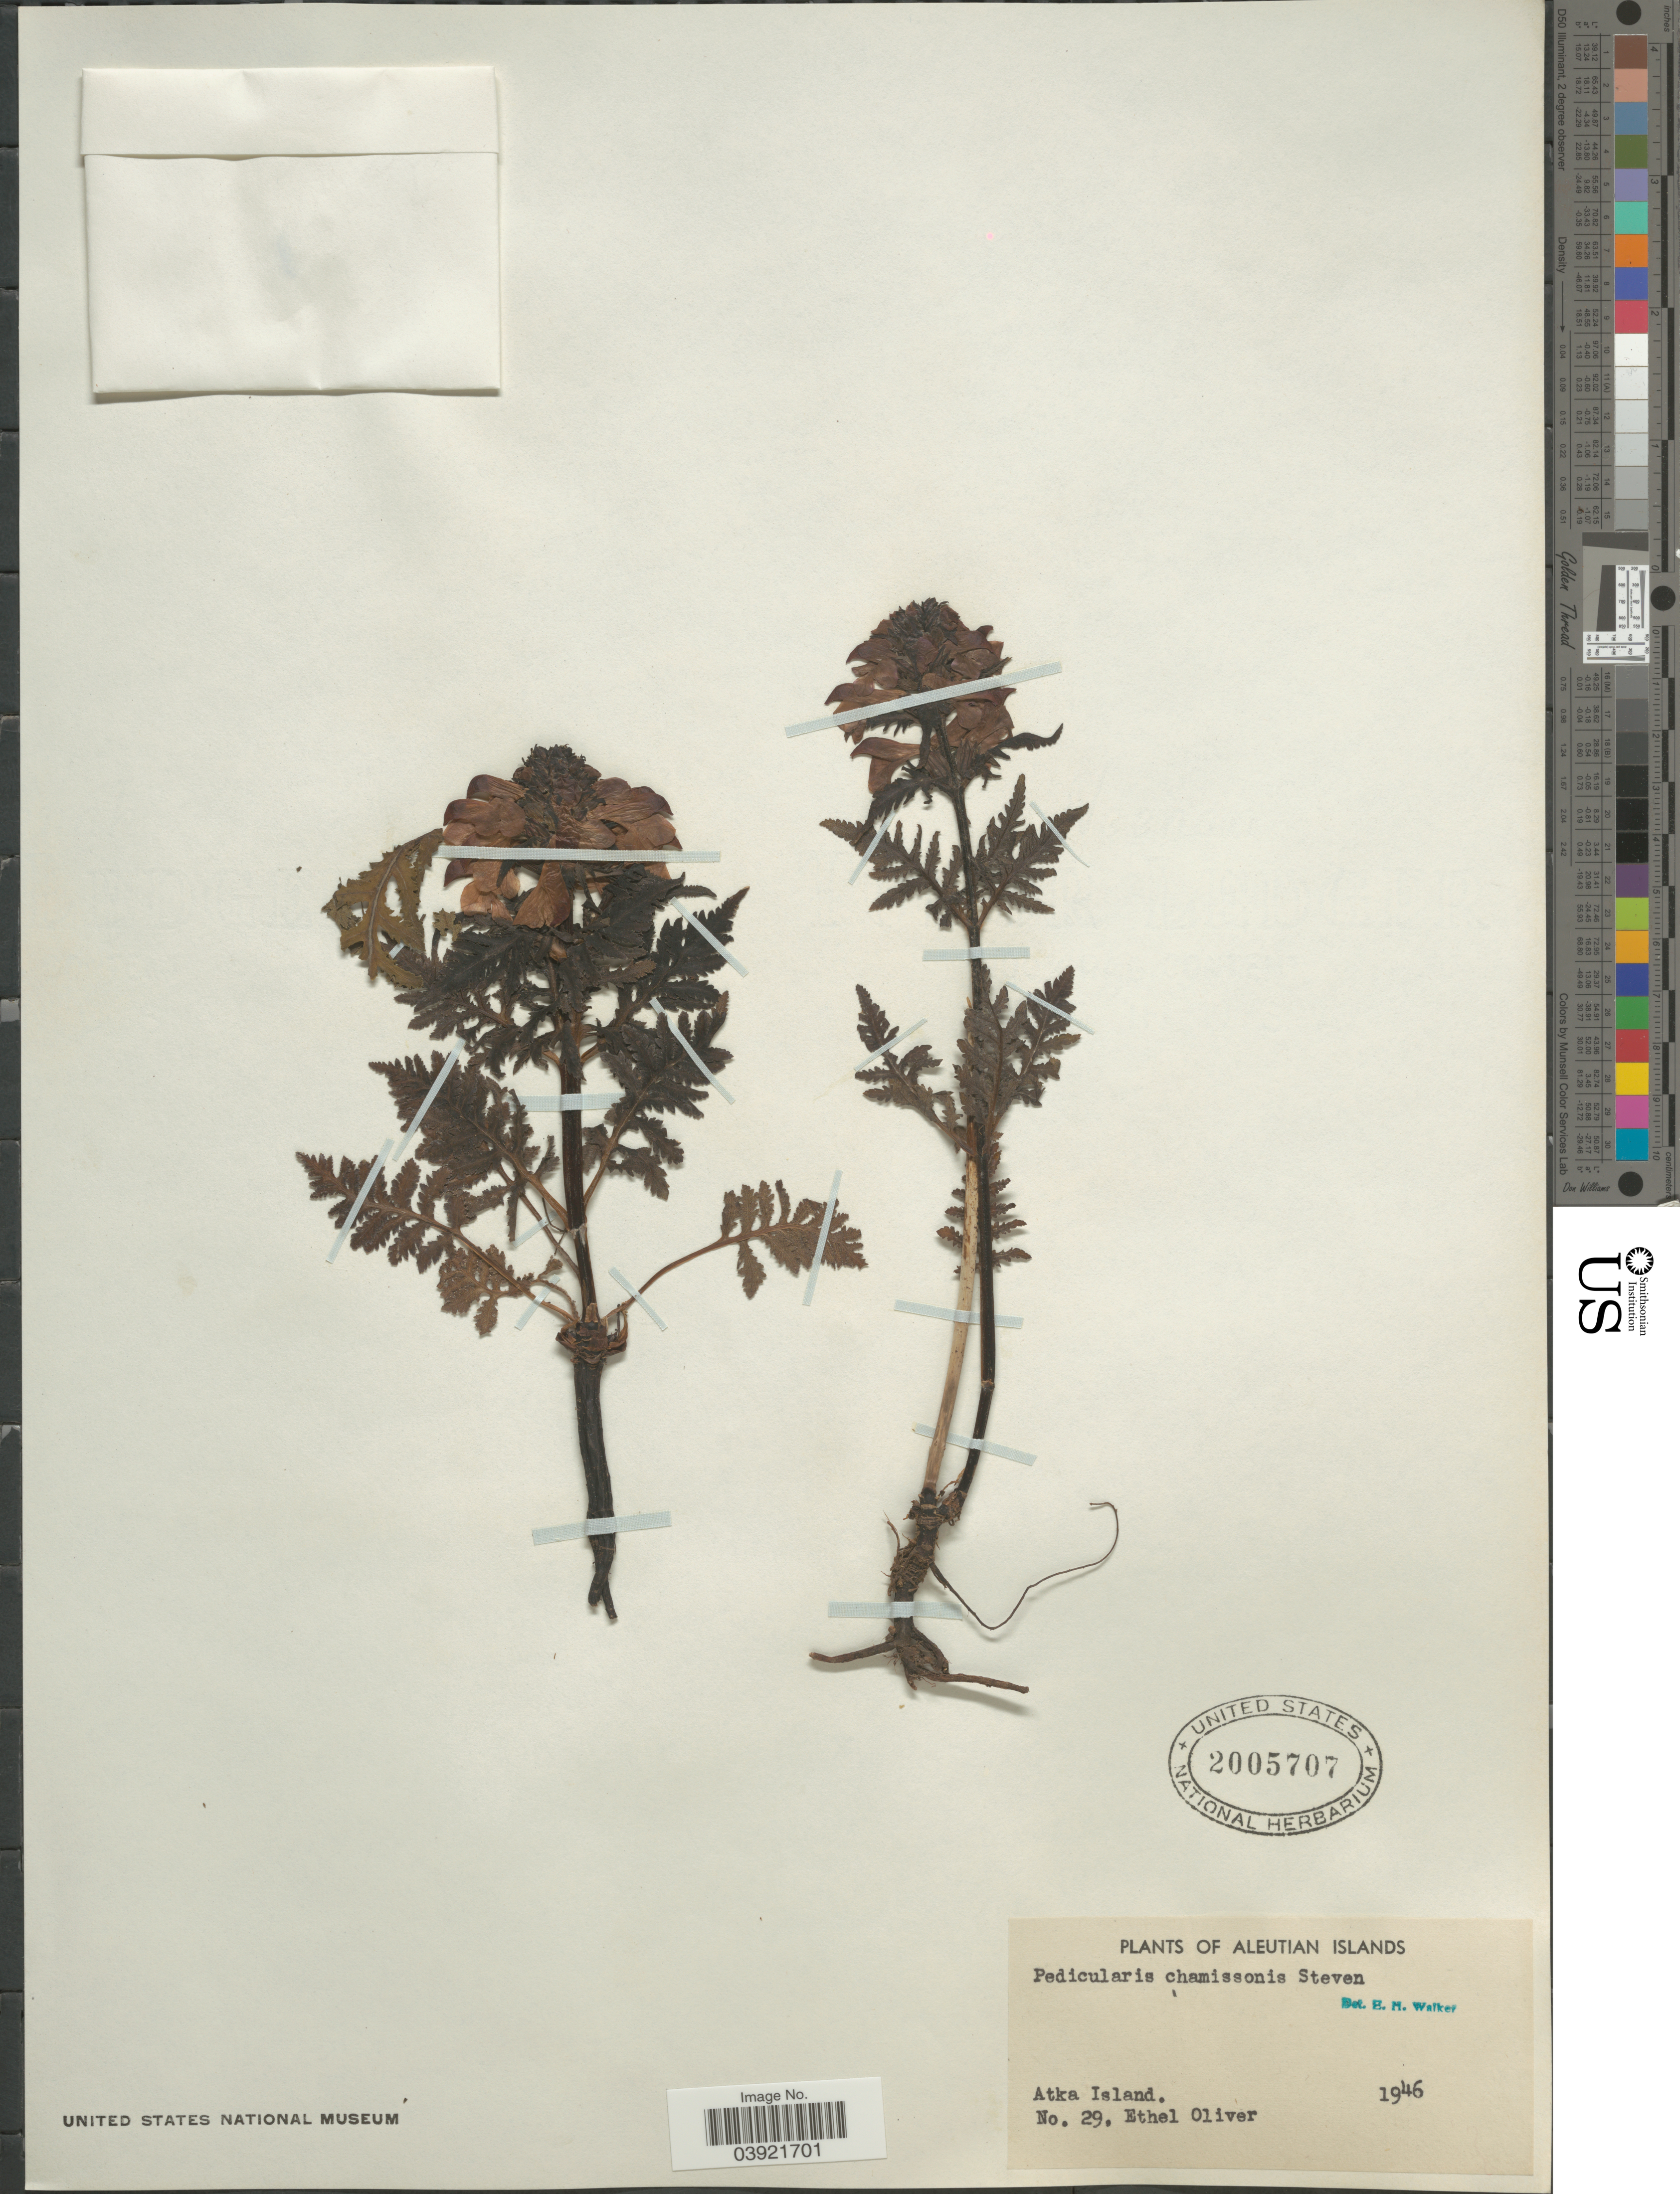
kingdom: Plantae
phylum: Tracheophyta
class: Magnoliopsida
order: Lamiales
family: Orobanchaceae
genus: Pedicularis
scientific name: Pedicularis chamissonis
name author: Steven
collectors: E. Oliver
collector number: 29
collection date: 1946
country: United States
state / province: Alaska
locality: Aleutian Islands. Atka Island.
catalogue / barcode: US 2005707